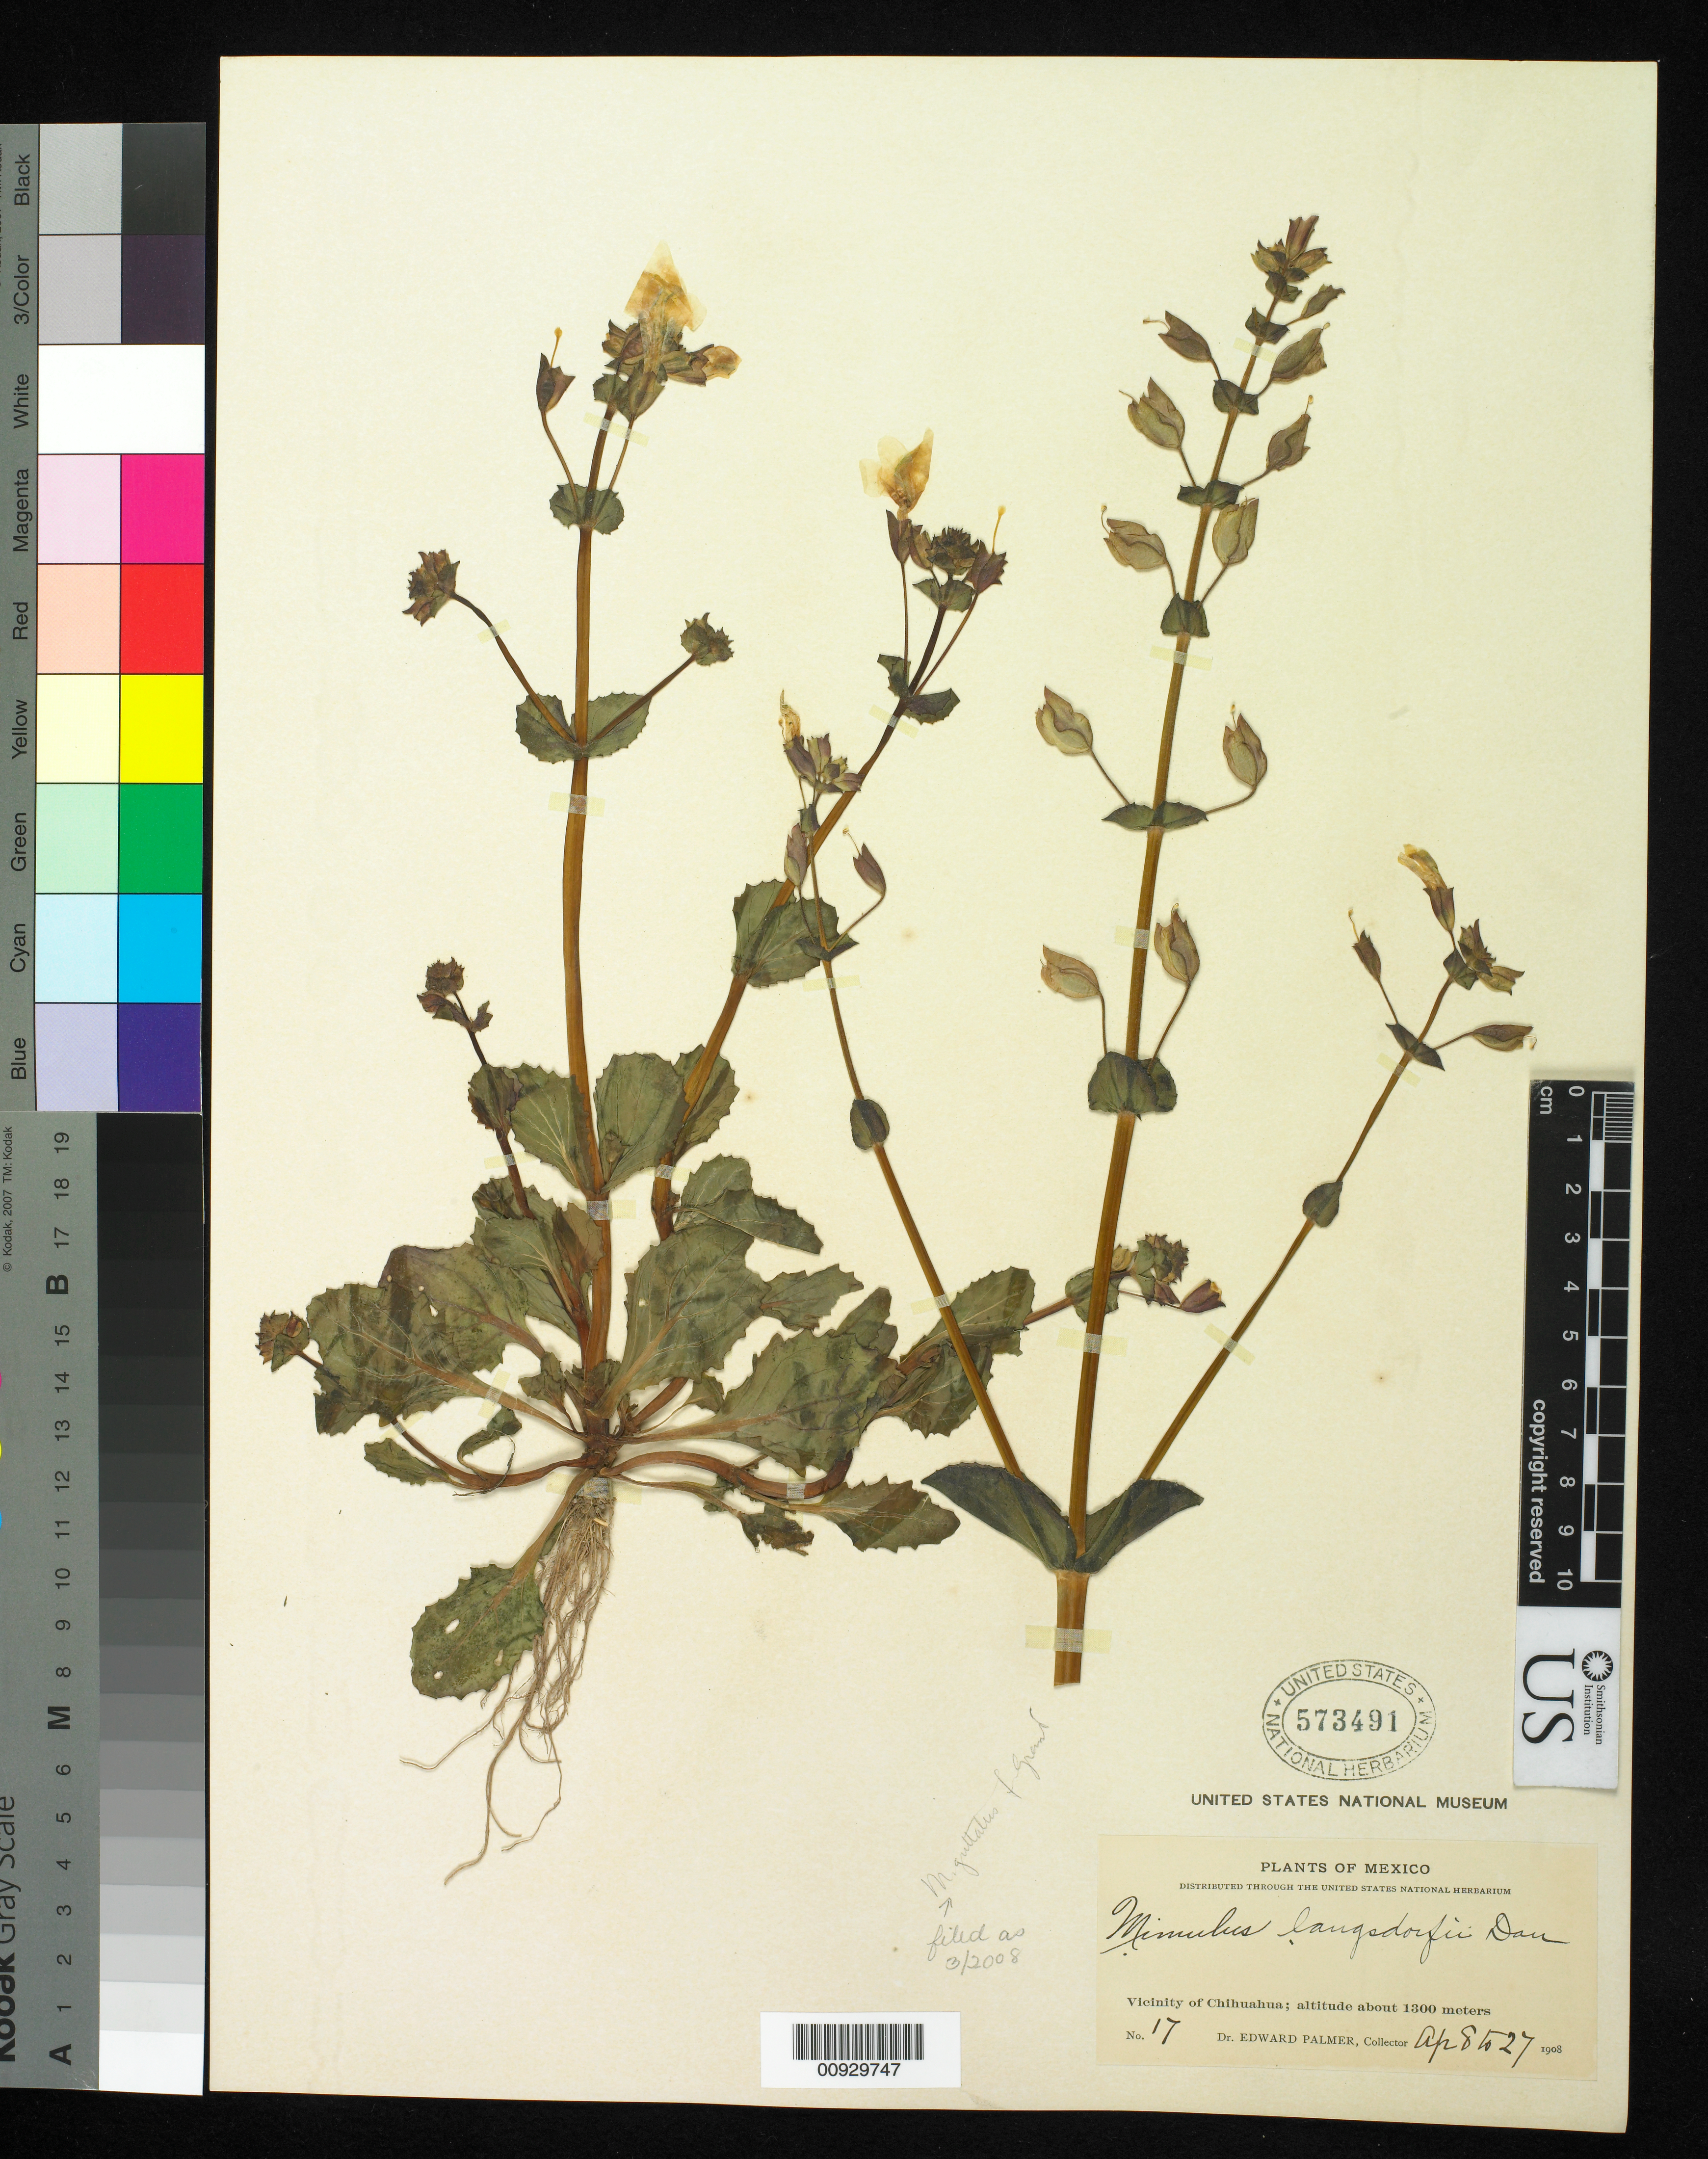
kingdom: Plantae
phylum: Tracheophyta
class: Magnoliopsida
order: Lamiales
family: Phrymaceae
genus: Mimulus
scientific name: Mimulus guttatus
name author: DC.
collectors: E. Palmer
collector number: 17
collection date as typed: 08 Apr 1908 to 27 Apr 1908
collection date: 1908-04-08/1908-04-27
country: Mexico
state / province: Chihuahua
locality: Vicinity of Chihuahua.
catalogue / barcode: US 573491